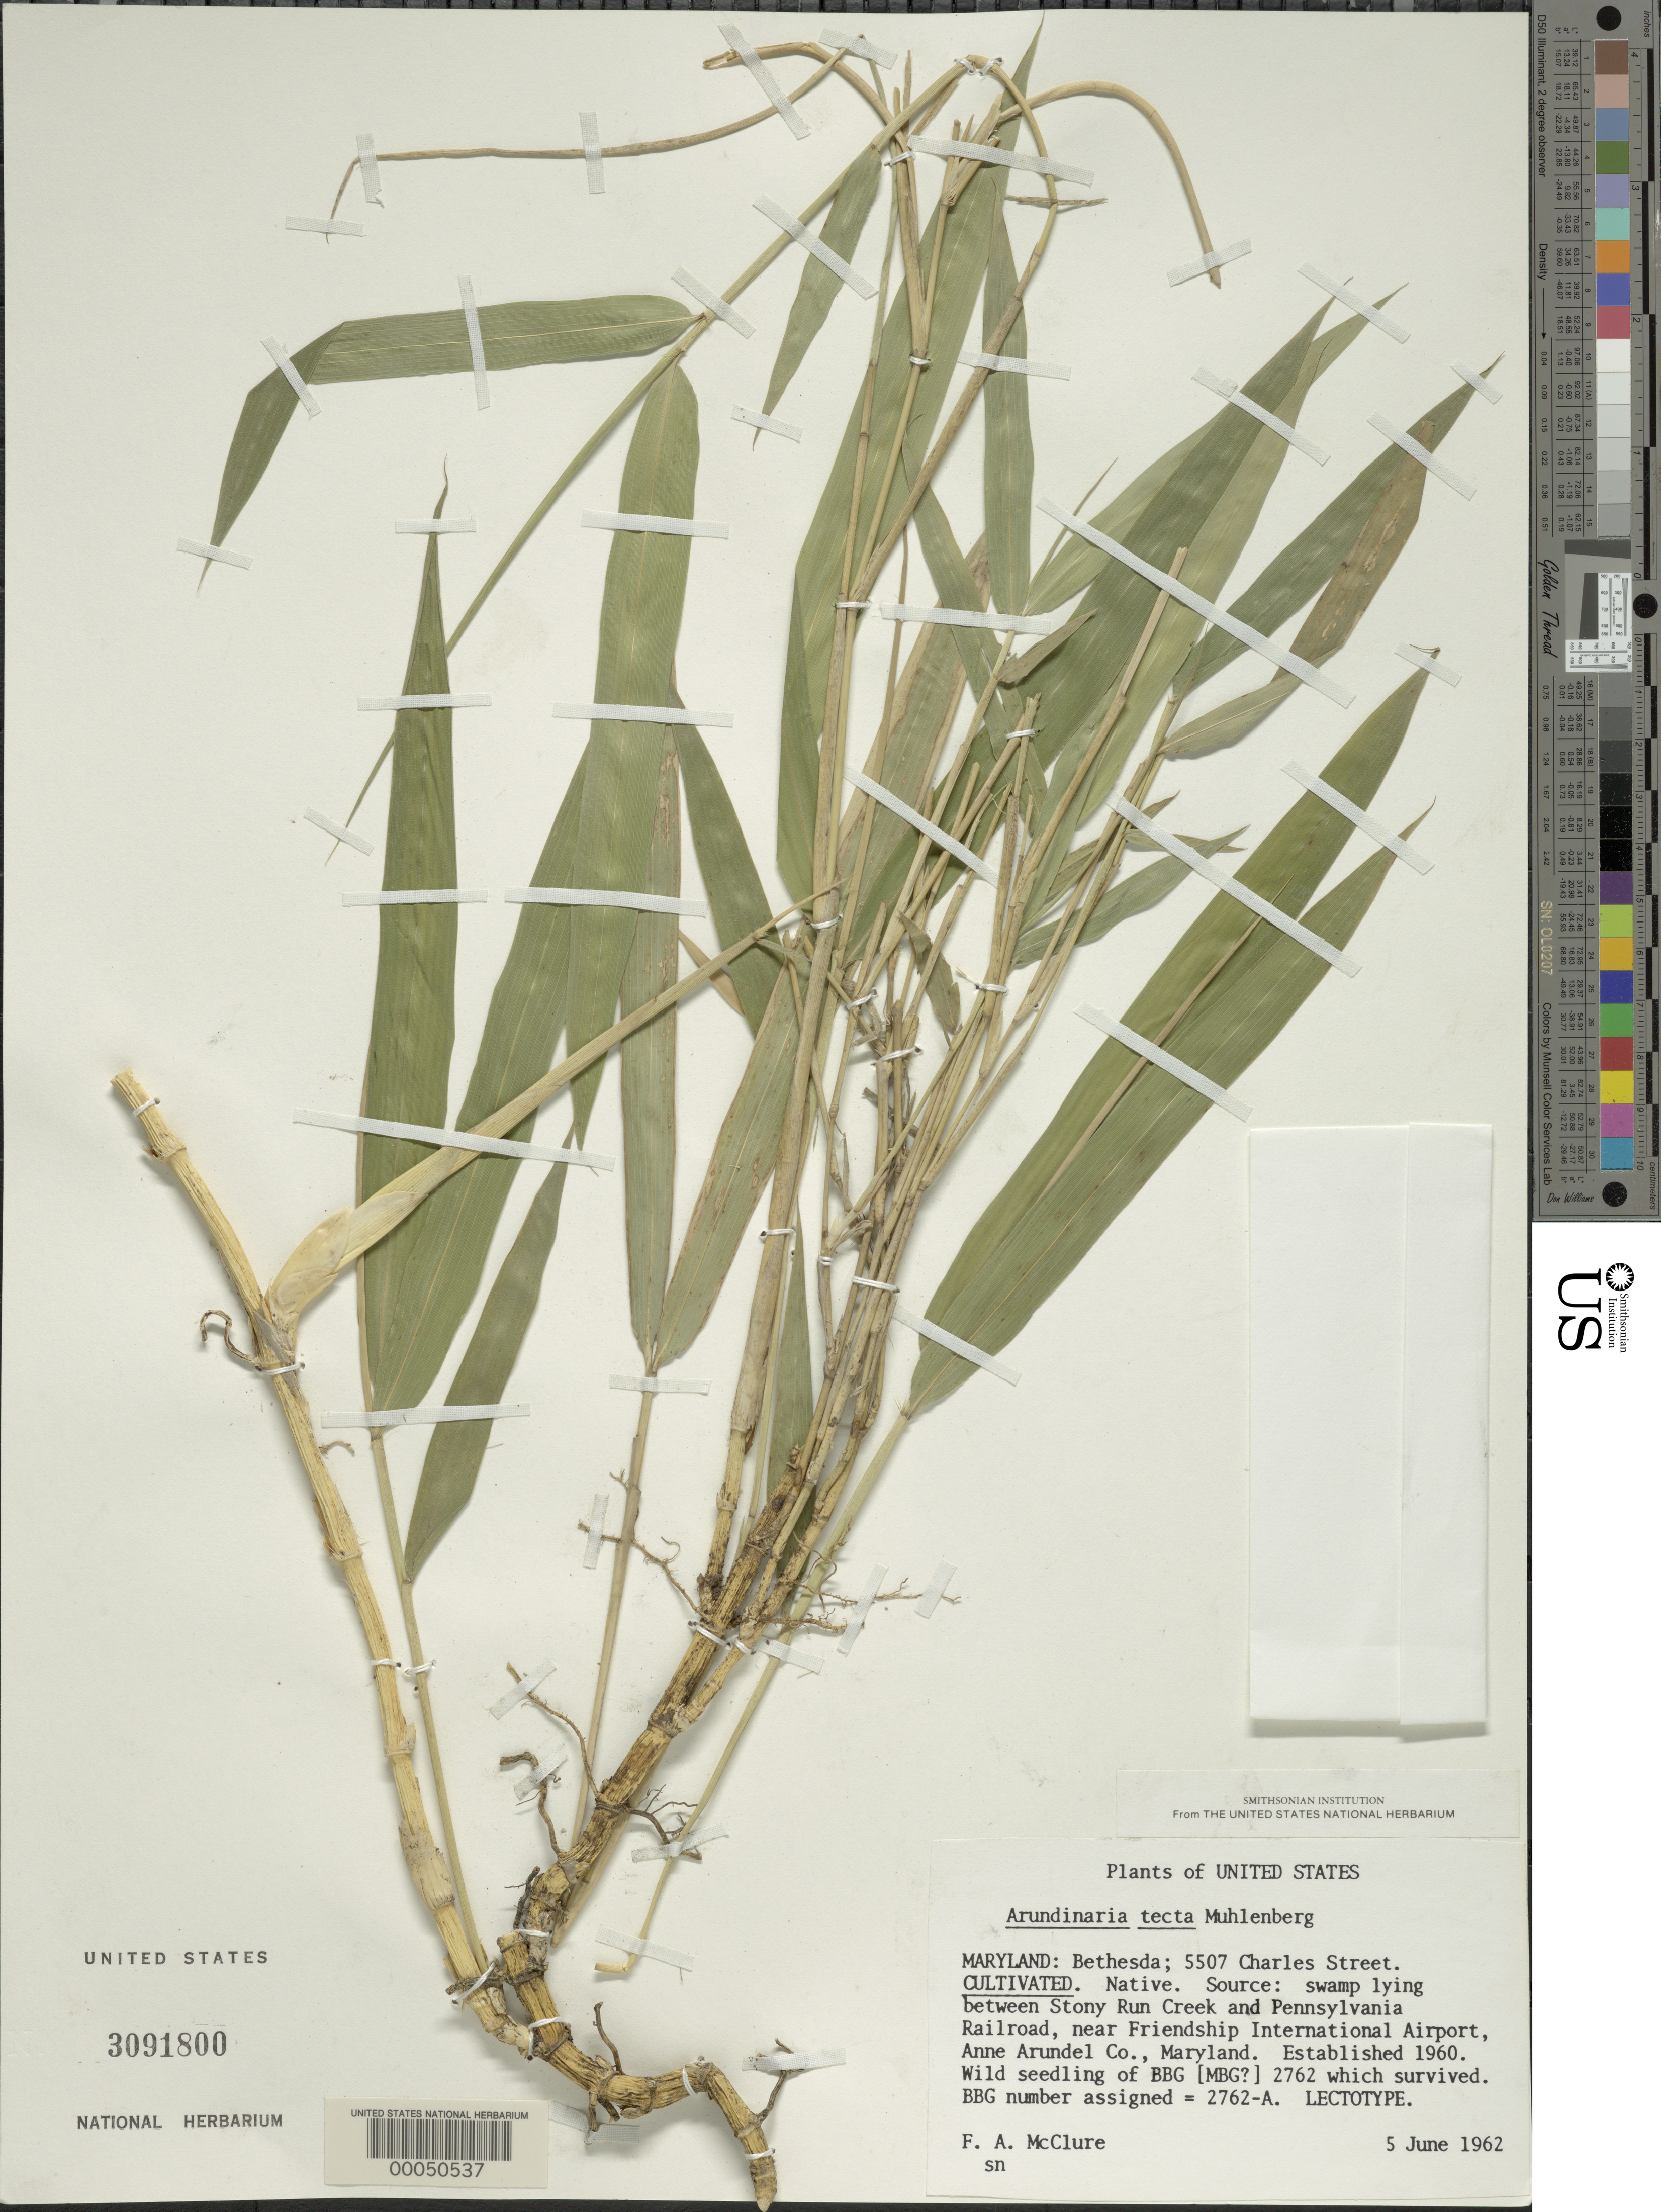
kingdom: Plantae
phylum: Tracheophyta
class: Liliopsida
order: Poales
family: Poaceae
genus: Arundinaria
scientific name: Arundinaria tecta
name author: (Walter) Muhl.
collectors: F. A. McClure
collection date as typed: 05 Jun 1962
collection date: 1962-06-05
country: United States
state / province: Maryland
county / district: Montgomery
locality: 5507 Charles Street, Bethesda (McClure's garden)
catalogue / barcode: US 3091800